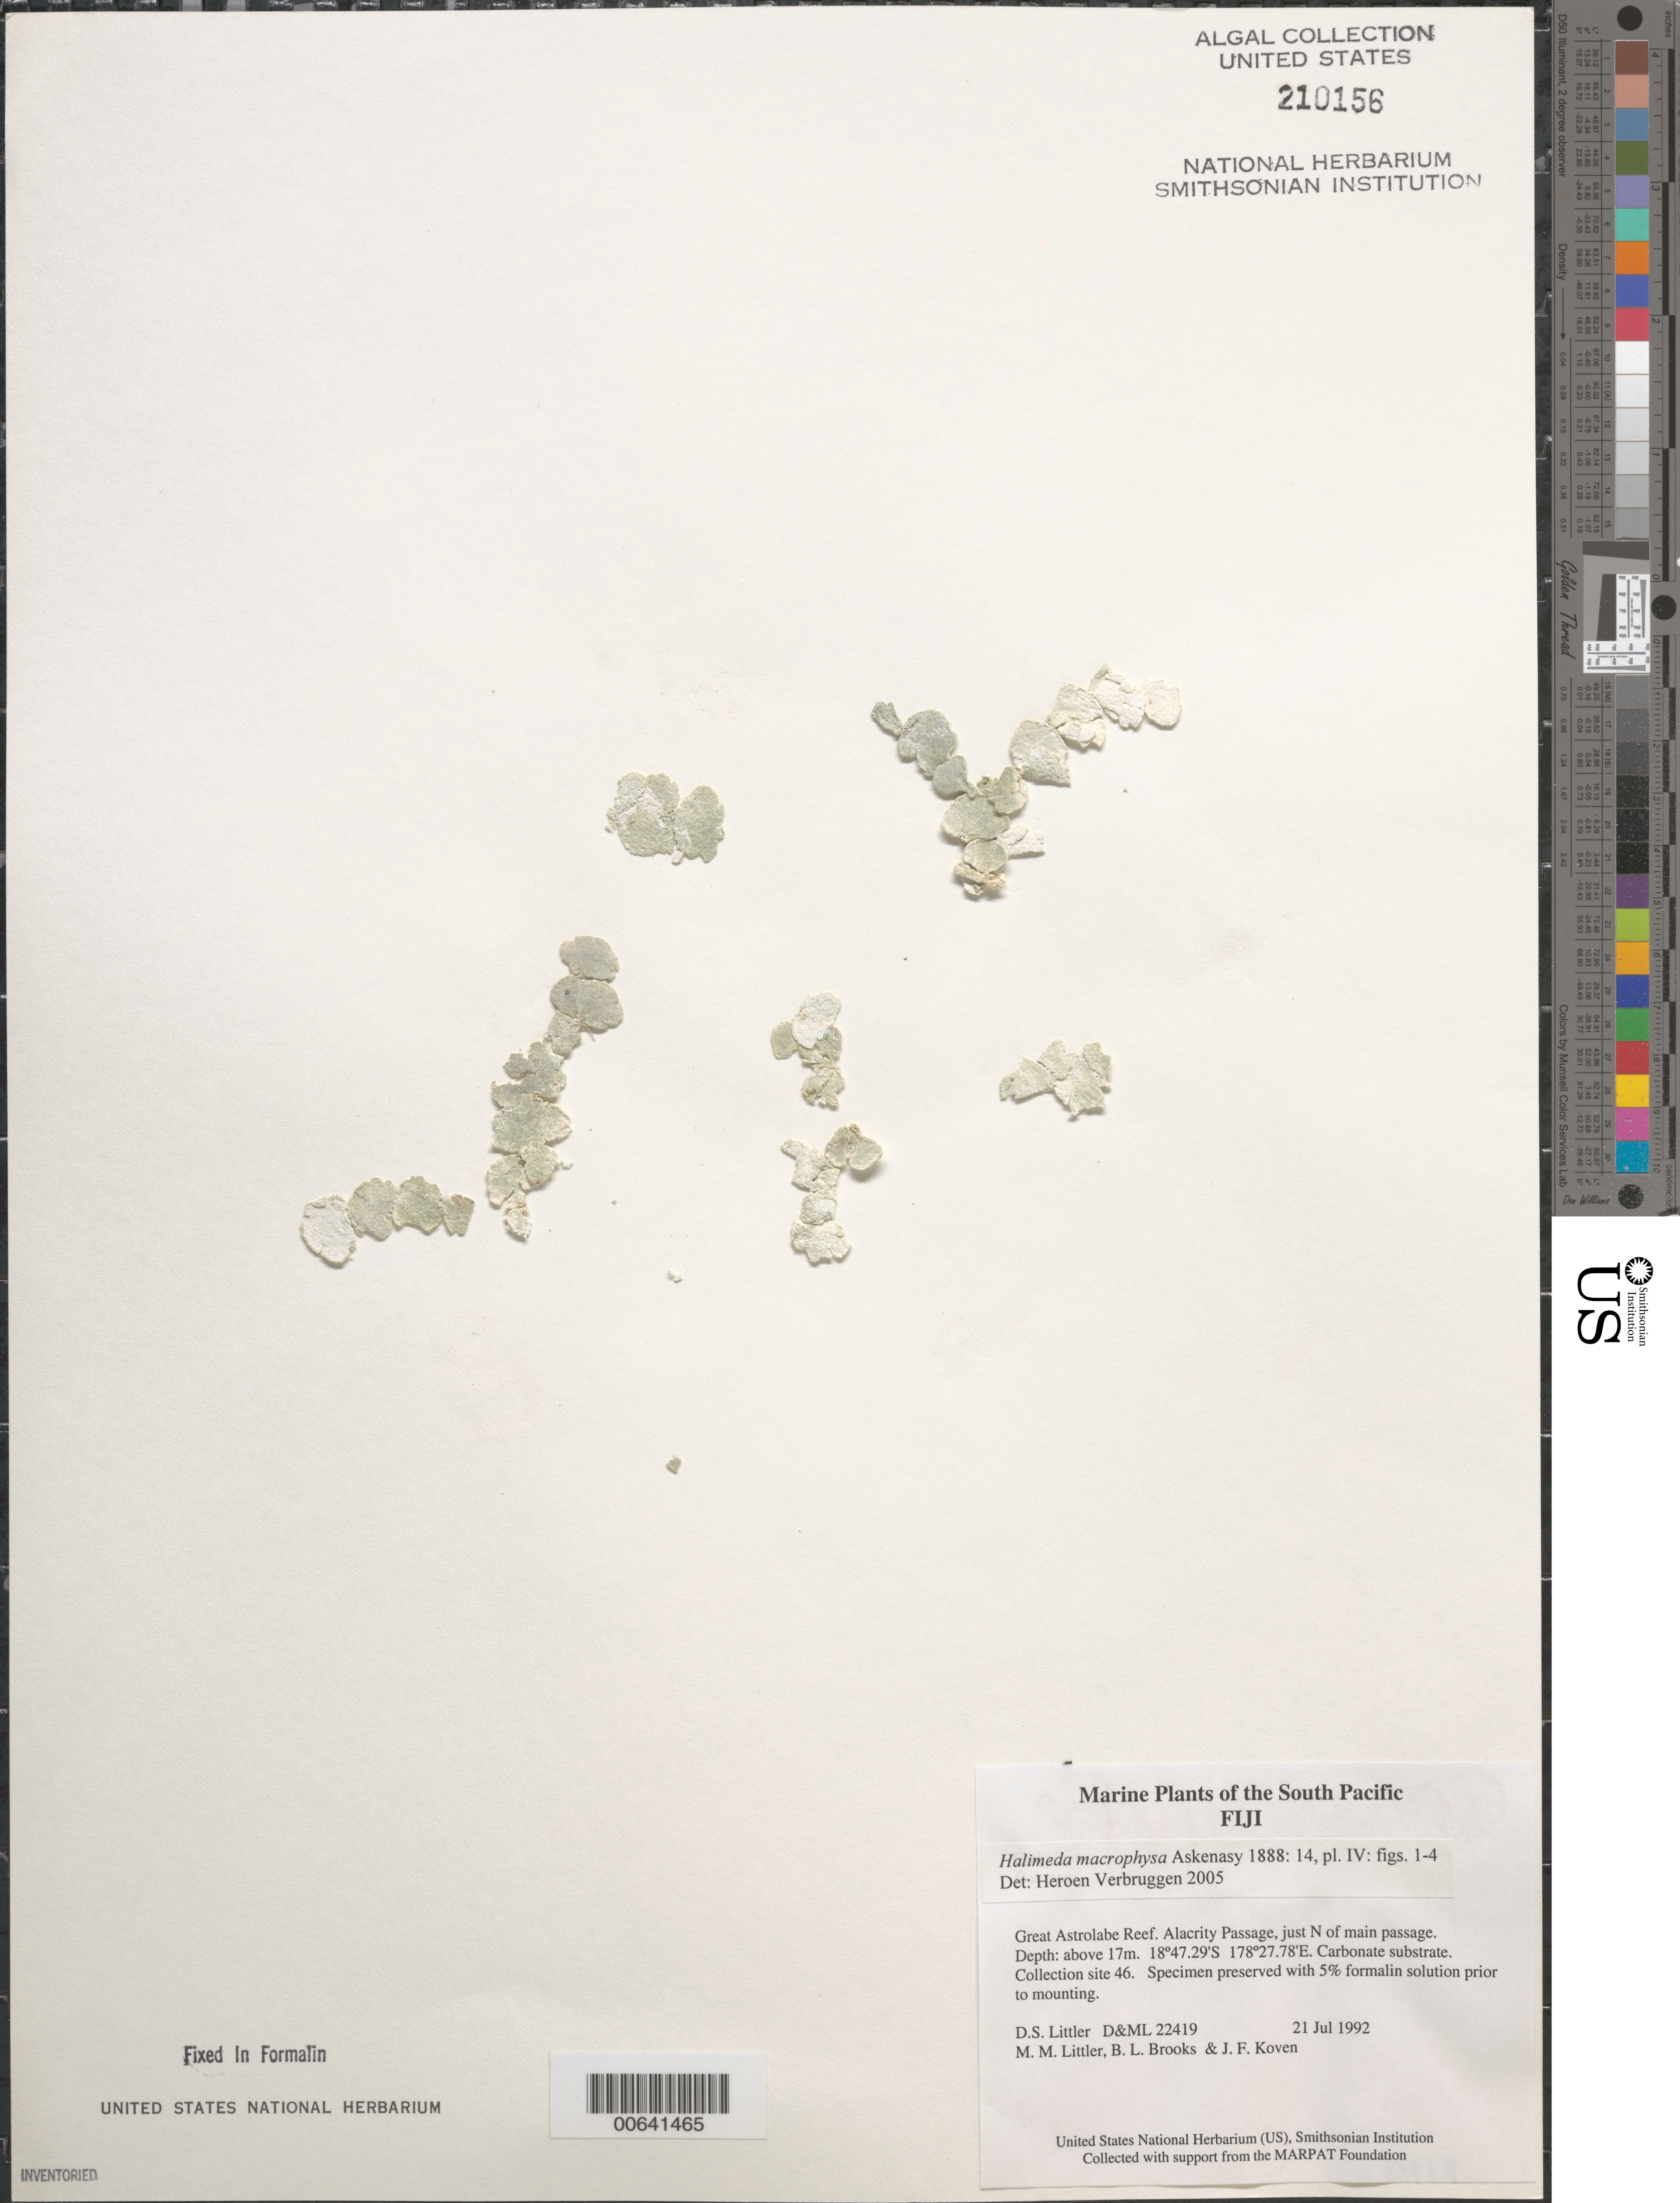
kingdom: Plantae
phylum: Chlorophyta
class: Ulvophyceae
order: Bryopsidales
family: Halimedaceae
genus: Halimeda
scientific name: Halimeda macrophysa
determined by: Verbruggen, H.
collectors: D. S. Littler, M. M. Littler, B. Brooks & J. Koven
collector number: D&ML 22419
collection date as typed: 21 Jul 1992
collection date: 1992-07-21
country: Fiji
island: Great Astrolabe Reef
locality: Great Astrolabe Reef, Alacrity Passage, just north of main passage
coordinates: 18 47.29'S, 178 27.78'E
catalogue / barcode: US 210156